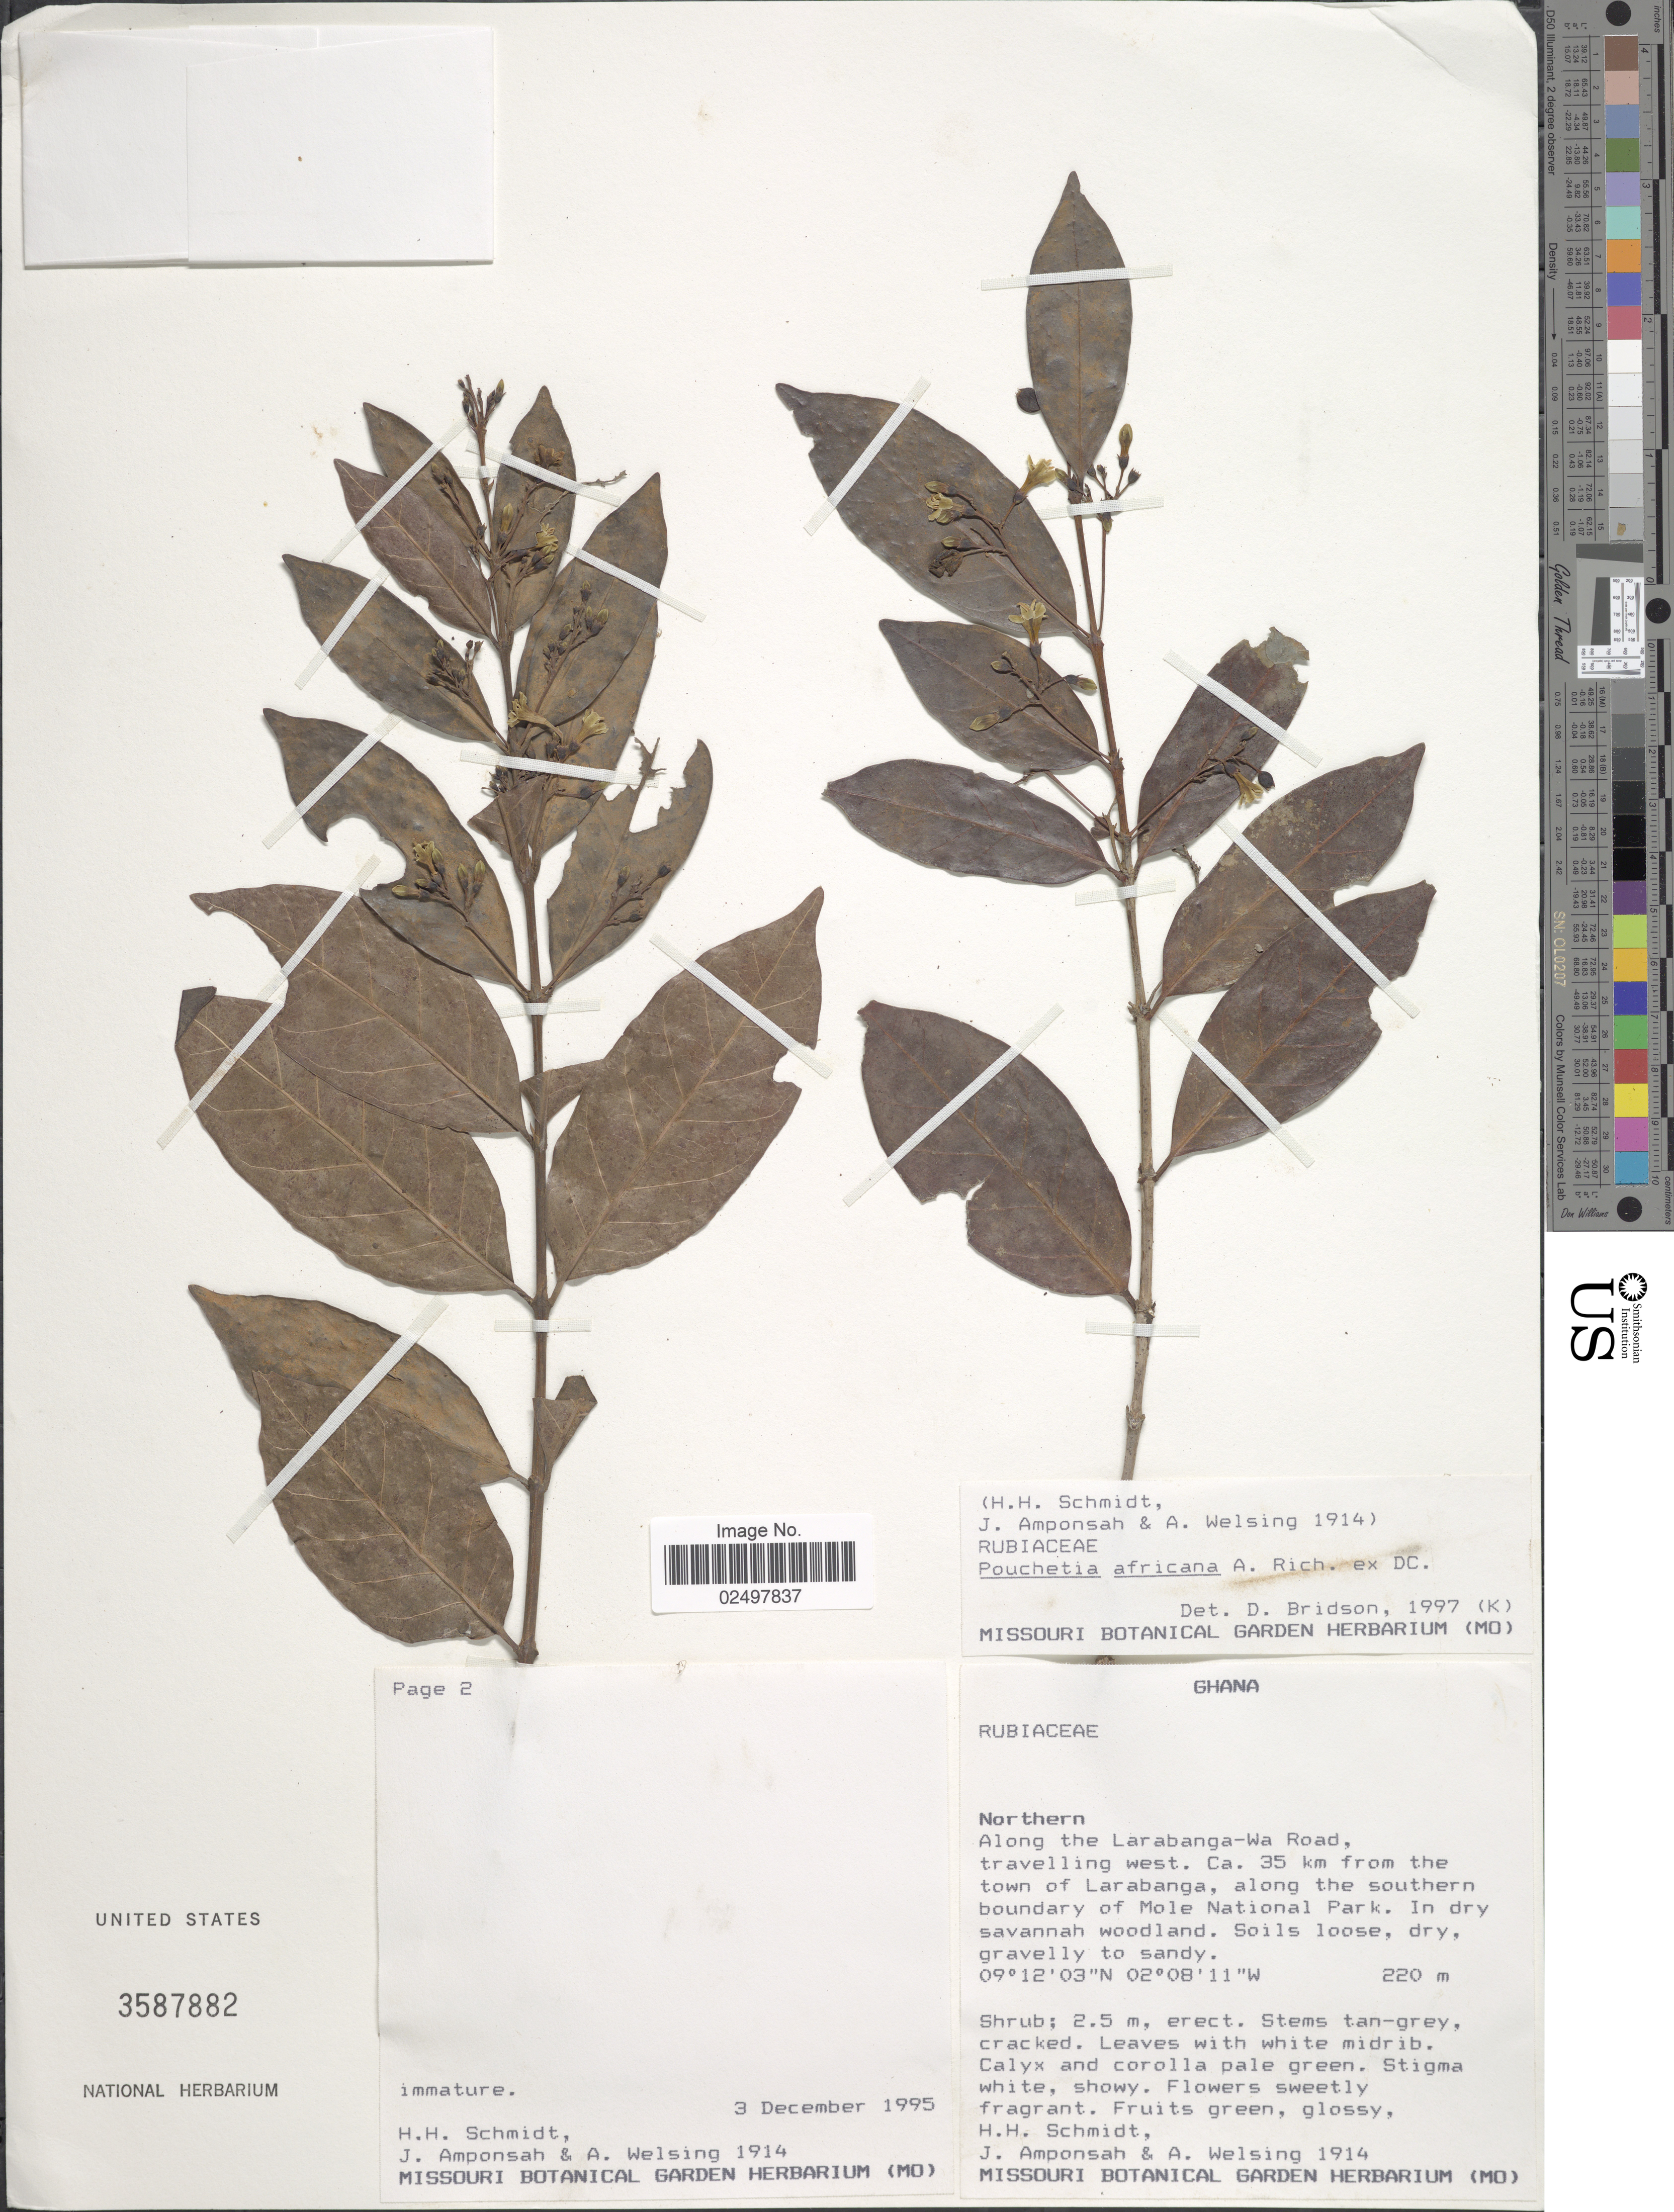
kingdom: Plantae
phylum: Tracheophyta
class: Magnoliopsida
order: Gentianales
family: Rubiaceae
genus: Pouchetia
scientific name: Pouchetia africana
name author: Rich. ex DC.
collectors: H. H. Schmidt, J. Amponsah & A. Welsing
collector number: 1914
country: Ghana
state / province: Northern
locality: Along the Larabanga-Wa Road travelling west, ca. 35 km from the town of Larabanga, along the soutern boundary of Mole National Park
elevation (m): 220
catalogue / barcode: US 3587882